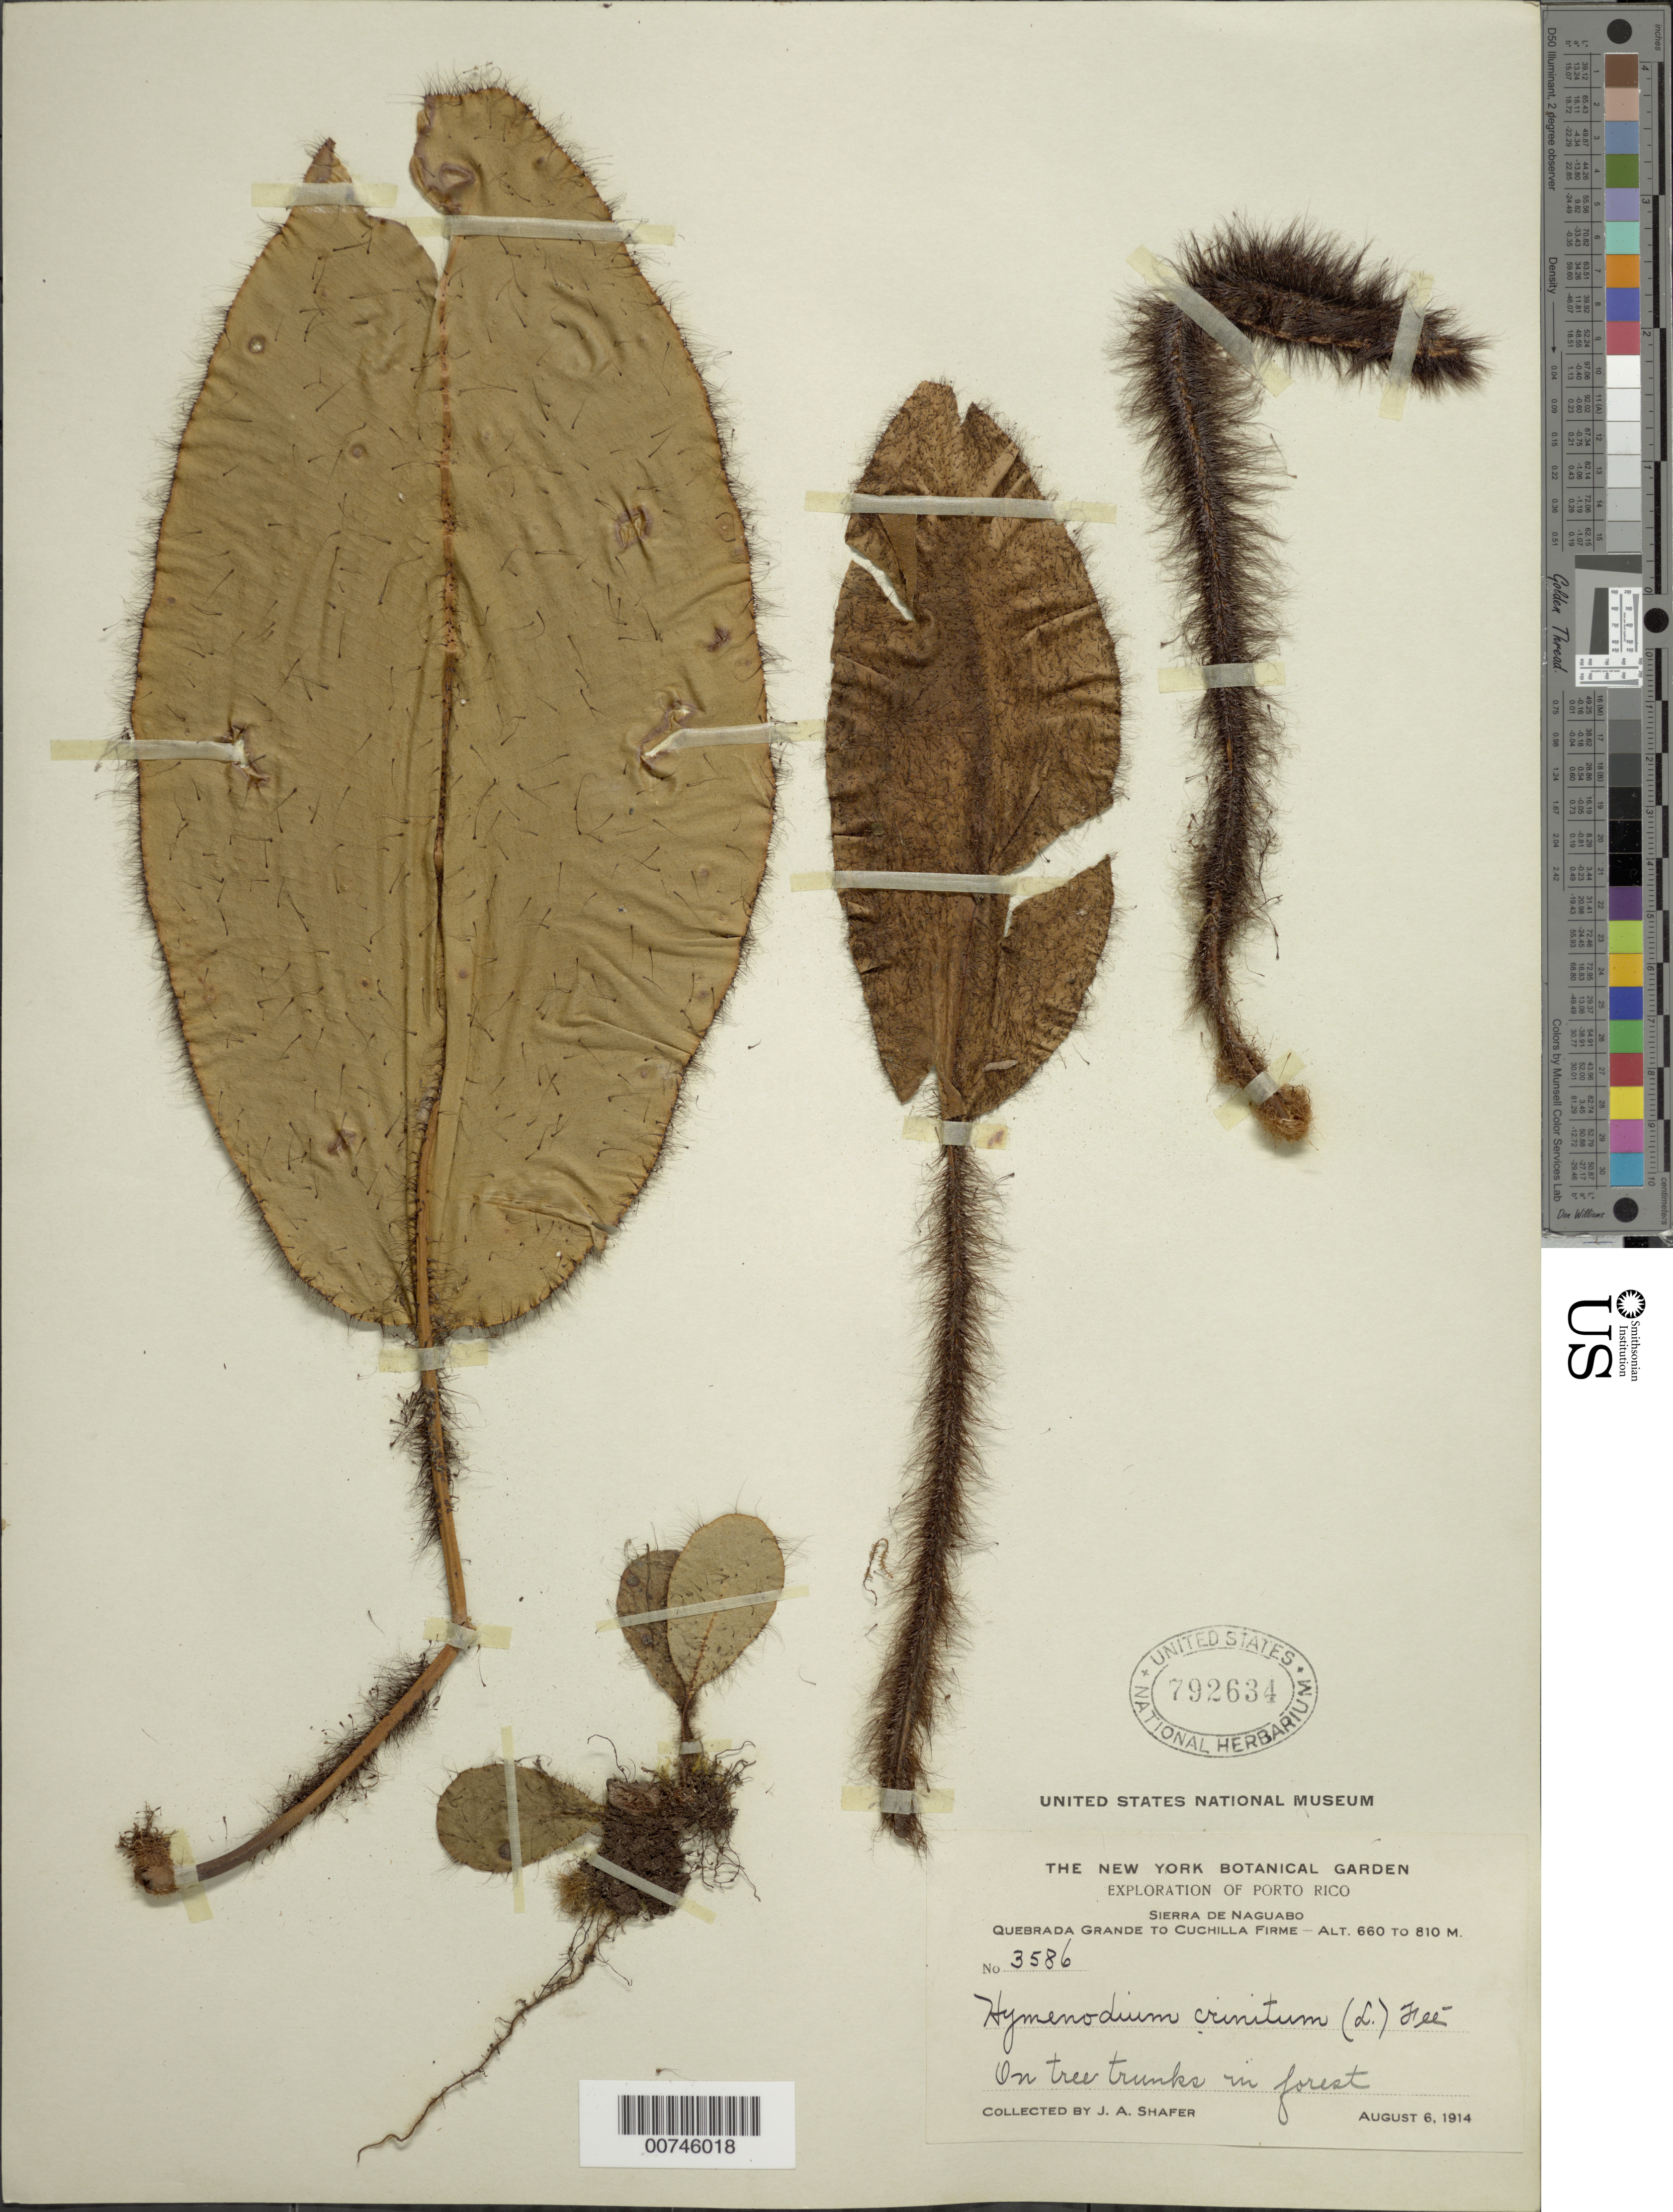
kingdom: Plantae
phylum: Tracheophyta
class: Polypodiopsida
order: Polypodiales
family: Dryopteridaceae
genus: Elaphoglossum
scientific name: Elaphoglossum crinitum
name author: (L.) Christ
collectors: J. A. Shafer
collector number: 3586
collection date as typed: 06 Aug 1914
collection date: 1914-08-06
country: Puerto Rico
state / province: Naguabo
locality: Sierra de Naguabo, Quebrada Grande to Cuchilla Firme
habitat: On tree-trunks in forest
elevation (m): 660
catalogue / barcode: US 792634